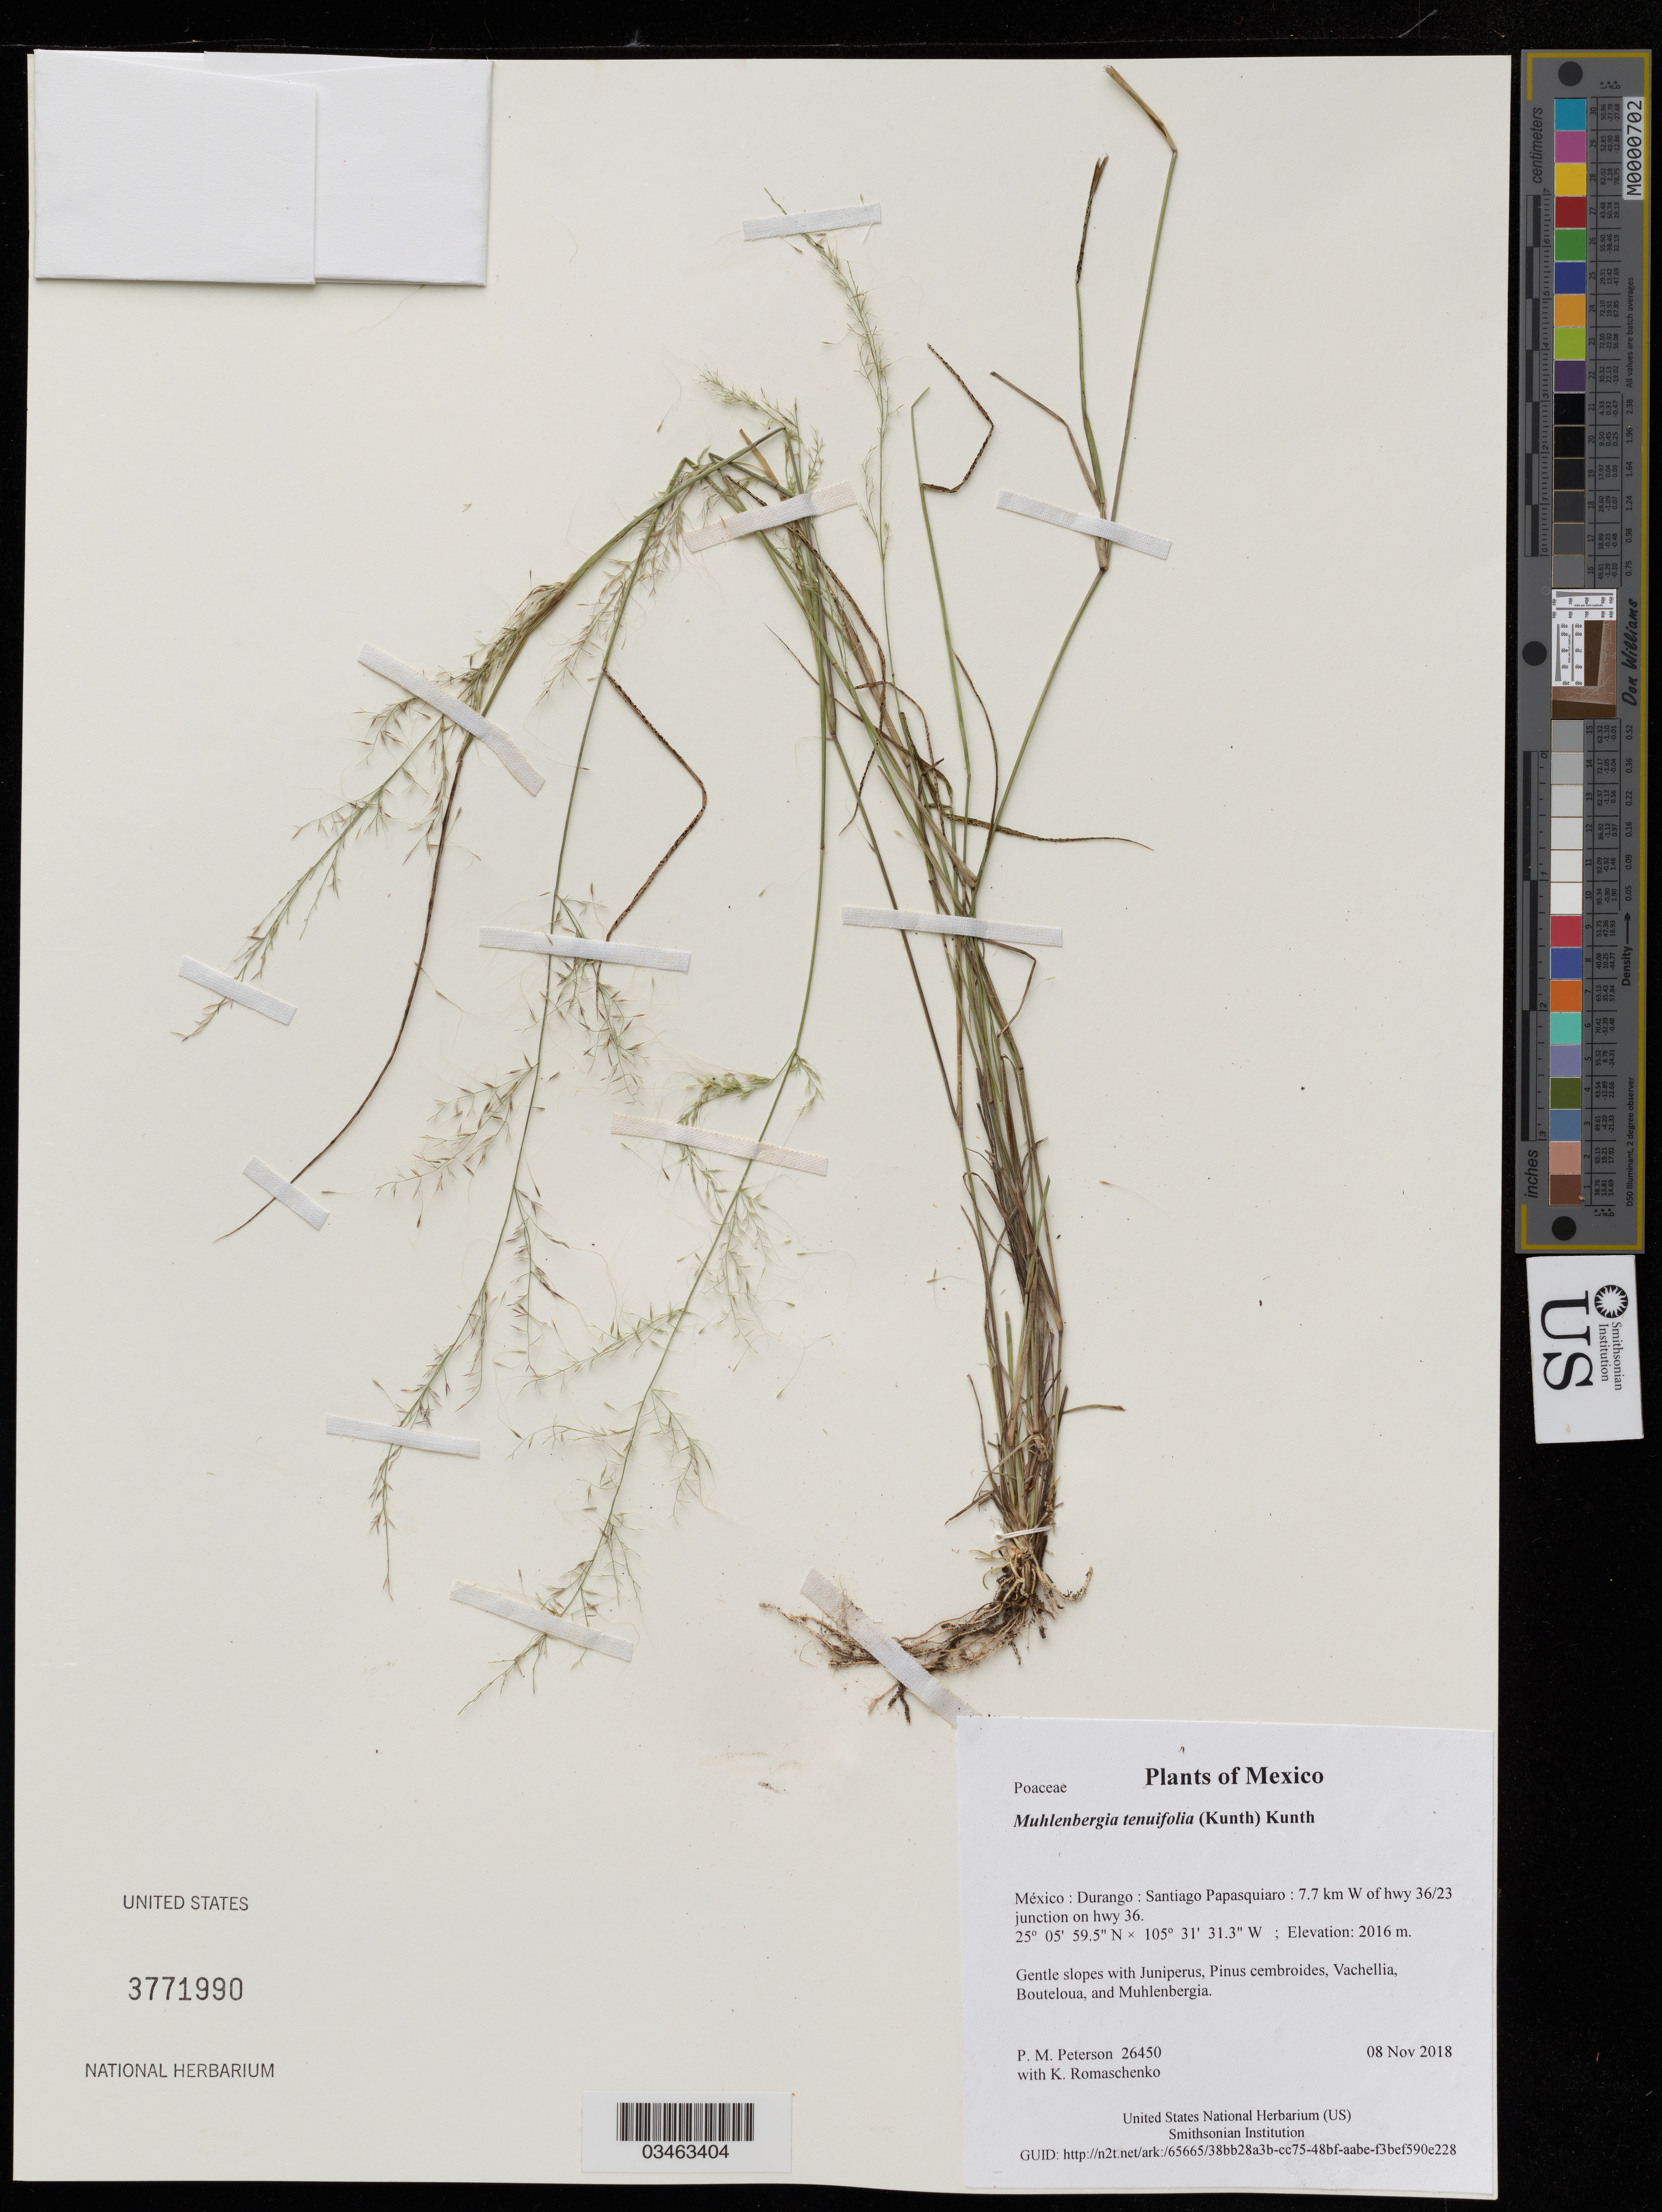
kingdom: Plantae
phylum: Tracheophyta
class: Liliopsida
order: Poales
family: Poaceae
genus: Muhlenbergia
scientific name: Muhlenbergia tenuifolia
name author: (Kunth) Kunth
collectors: P. M. Peterson & K. Romaschenko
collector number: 26450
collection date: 2018-11-08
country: México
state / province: Durango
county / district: Santiago Papasquiaro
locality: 7.7 km W of hwy 36/23 junction on hwy 36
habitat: Gentle slopes with Juniperus, Pinus cembroides, Vachellia, Bouteloua, and Muhlenbergia.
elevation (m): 2016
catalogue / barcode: US 3771990